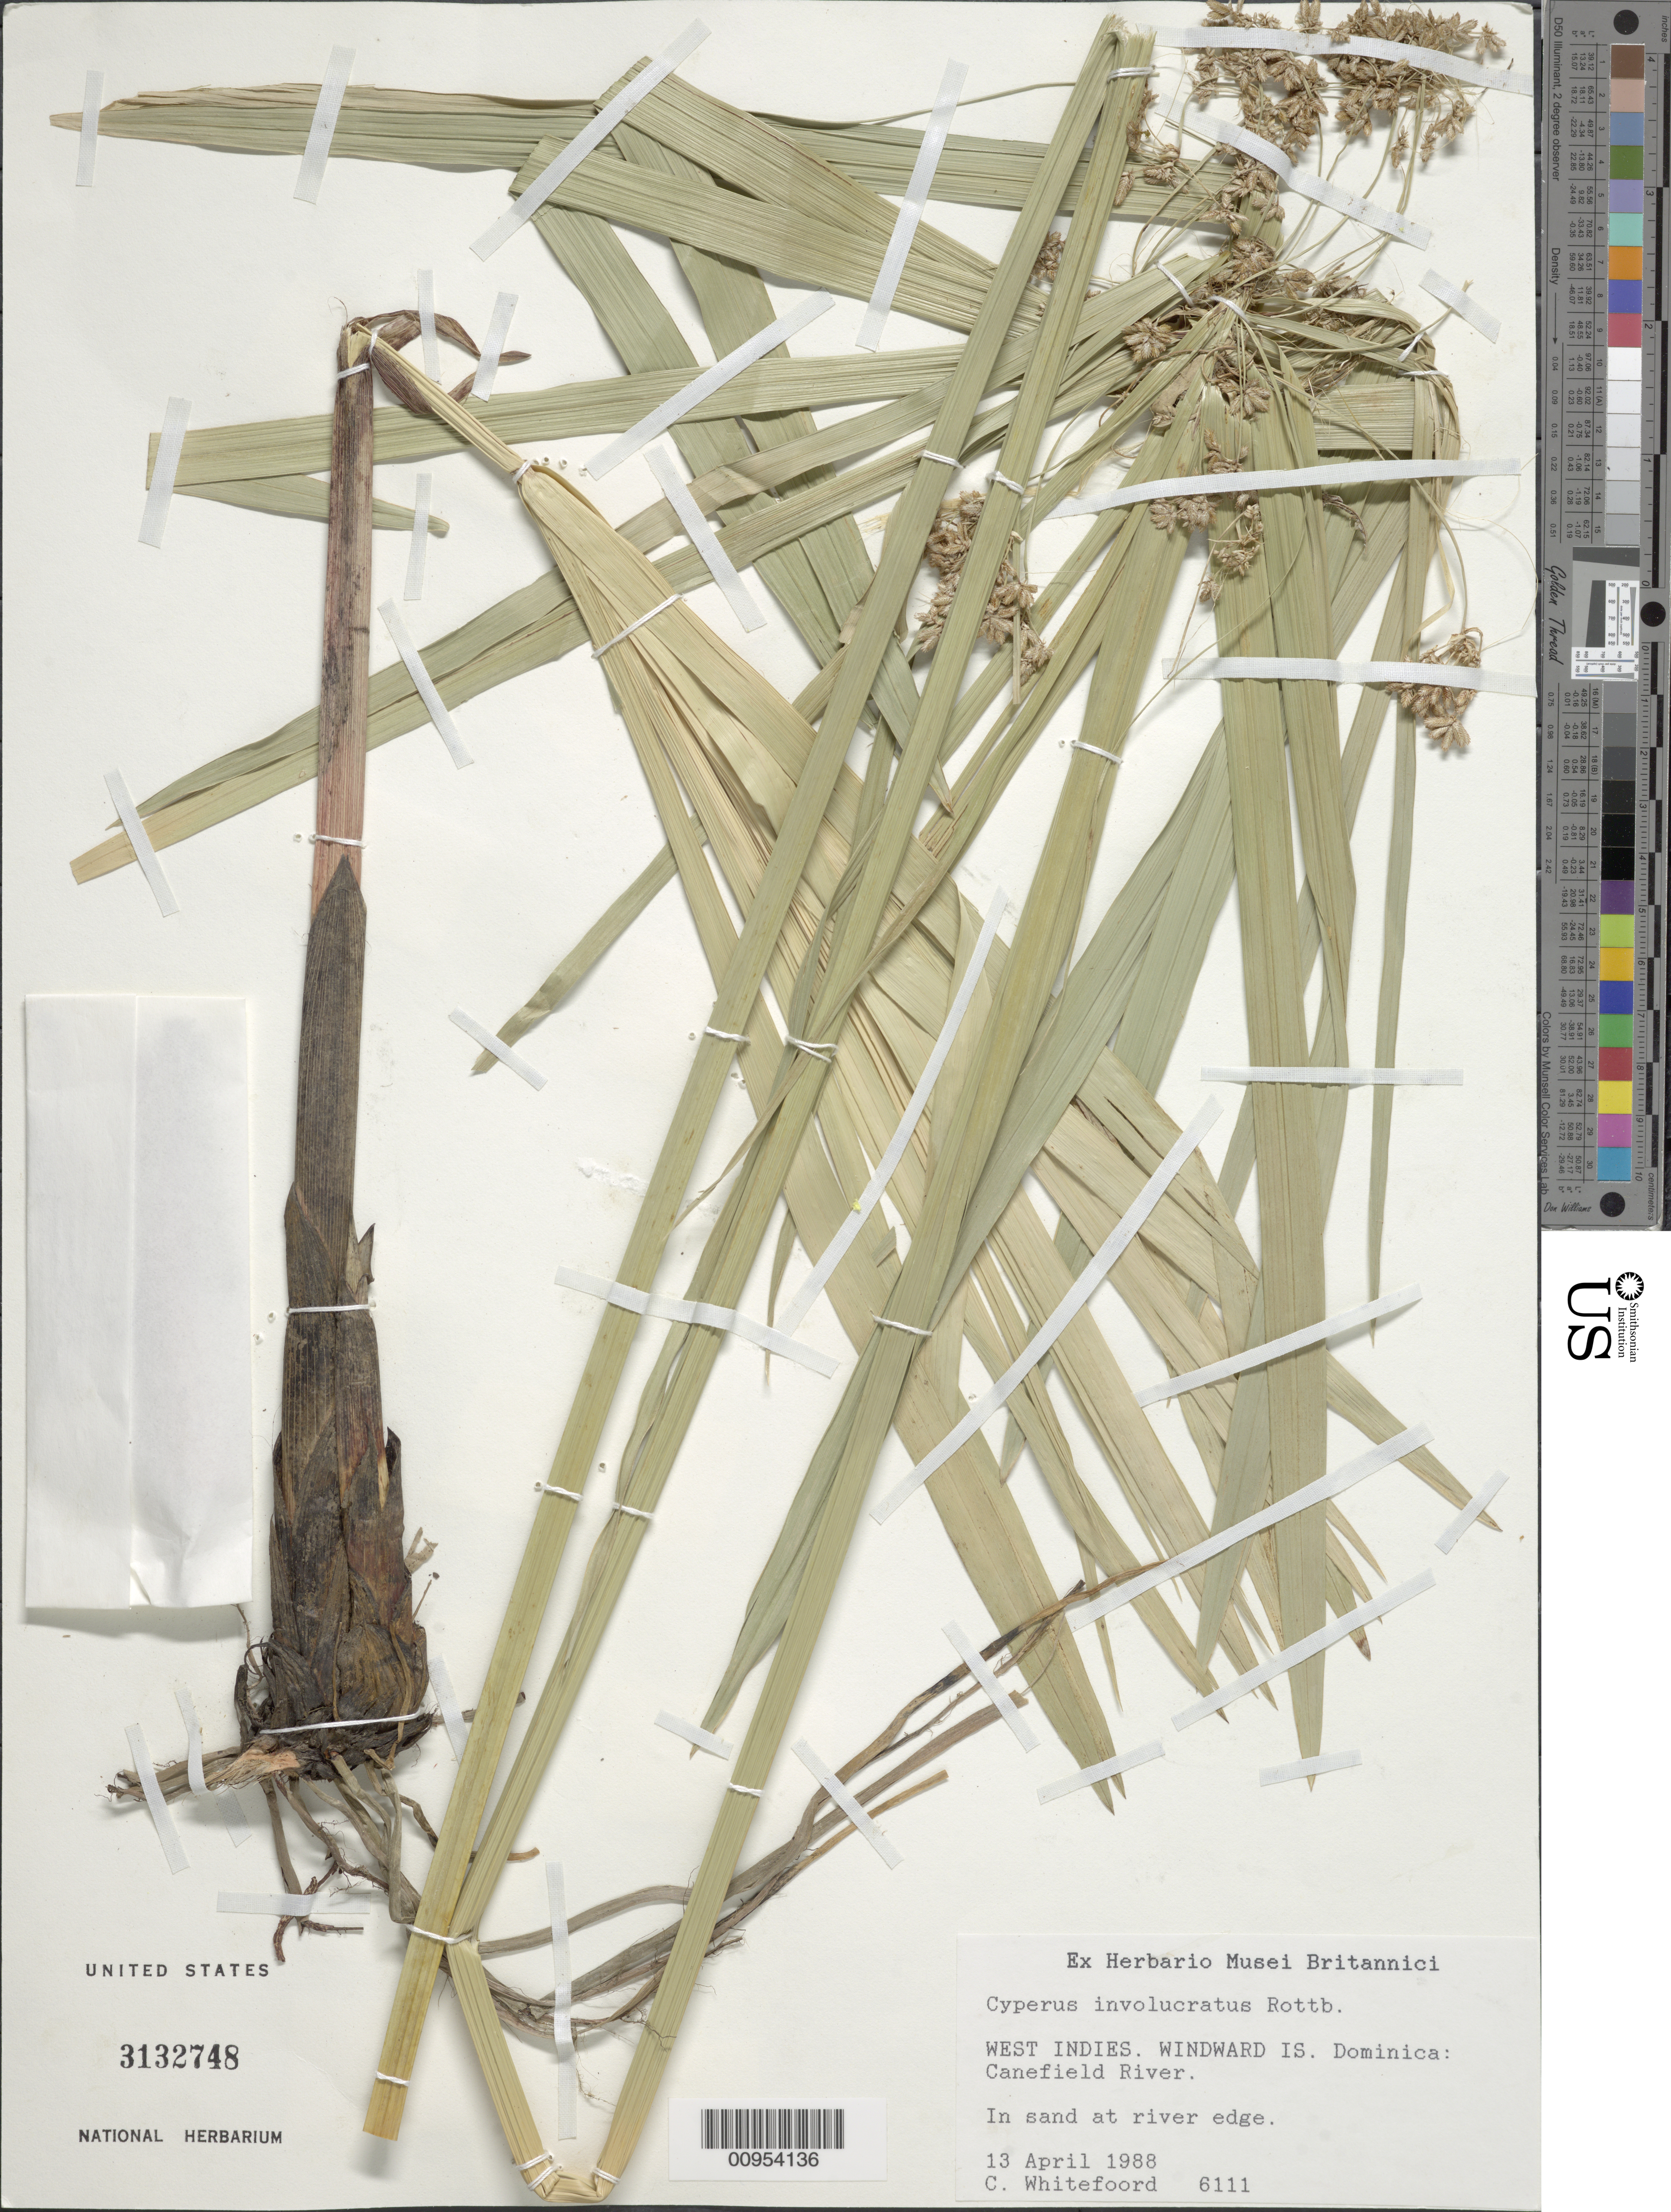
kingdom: Plantae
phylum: Tracheophyta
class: Liliopsida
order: Poales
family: Cyperaceae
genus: Cyperus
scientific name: Cyperus involucratus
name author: Rottb.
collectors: C. Whitefoord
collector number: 6111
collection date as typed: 13 Apr 1988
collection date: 1988-04-13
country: Dominica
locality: Canefield River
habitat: In sand at river edge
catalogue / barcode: US 3132748